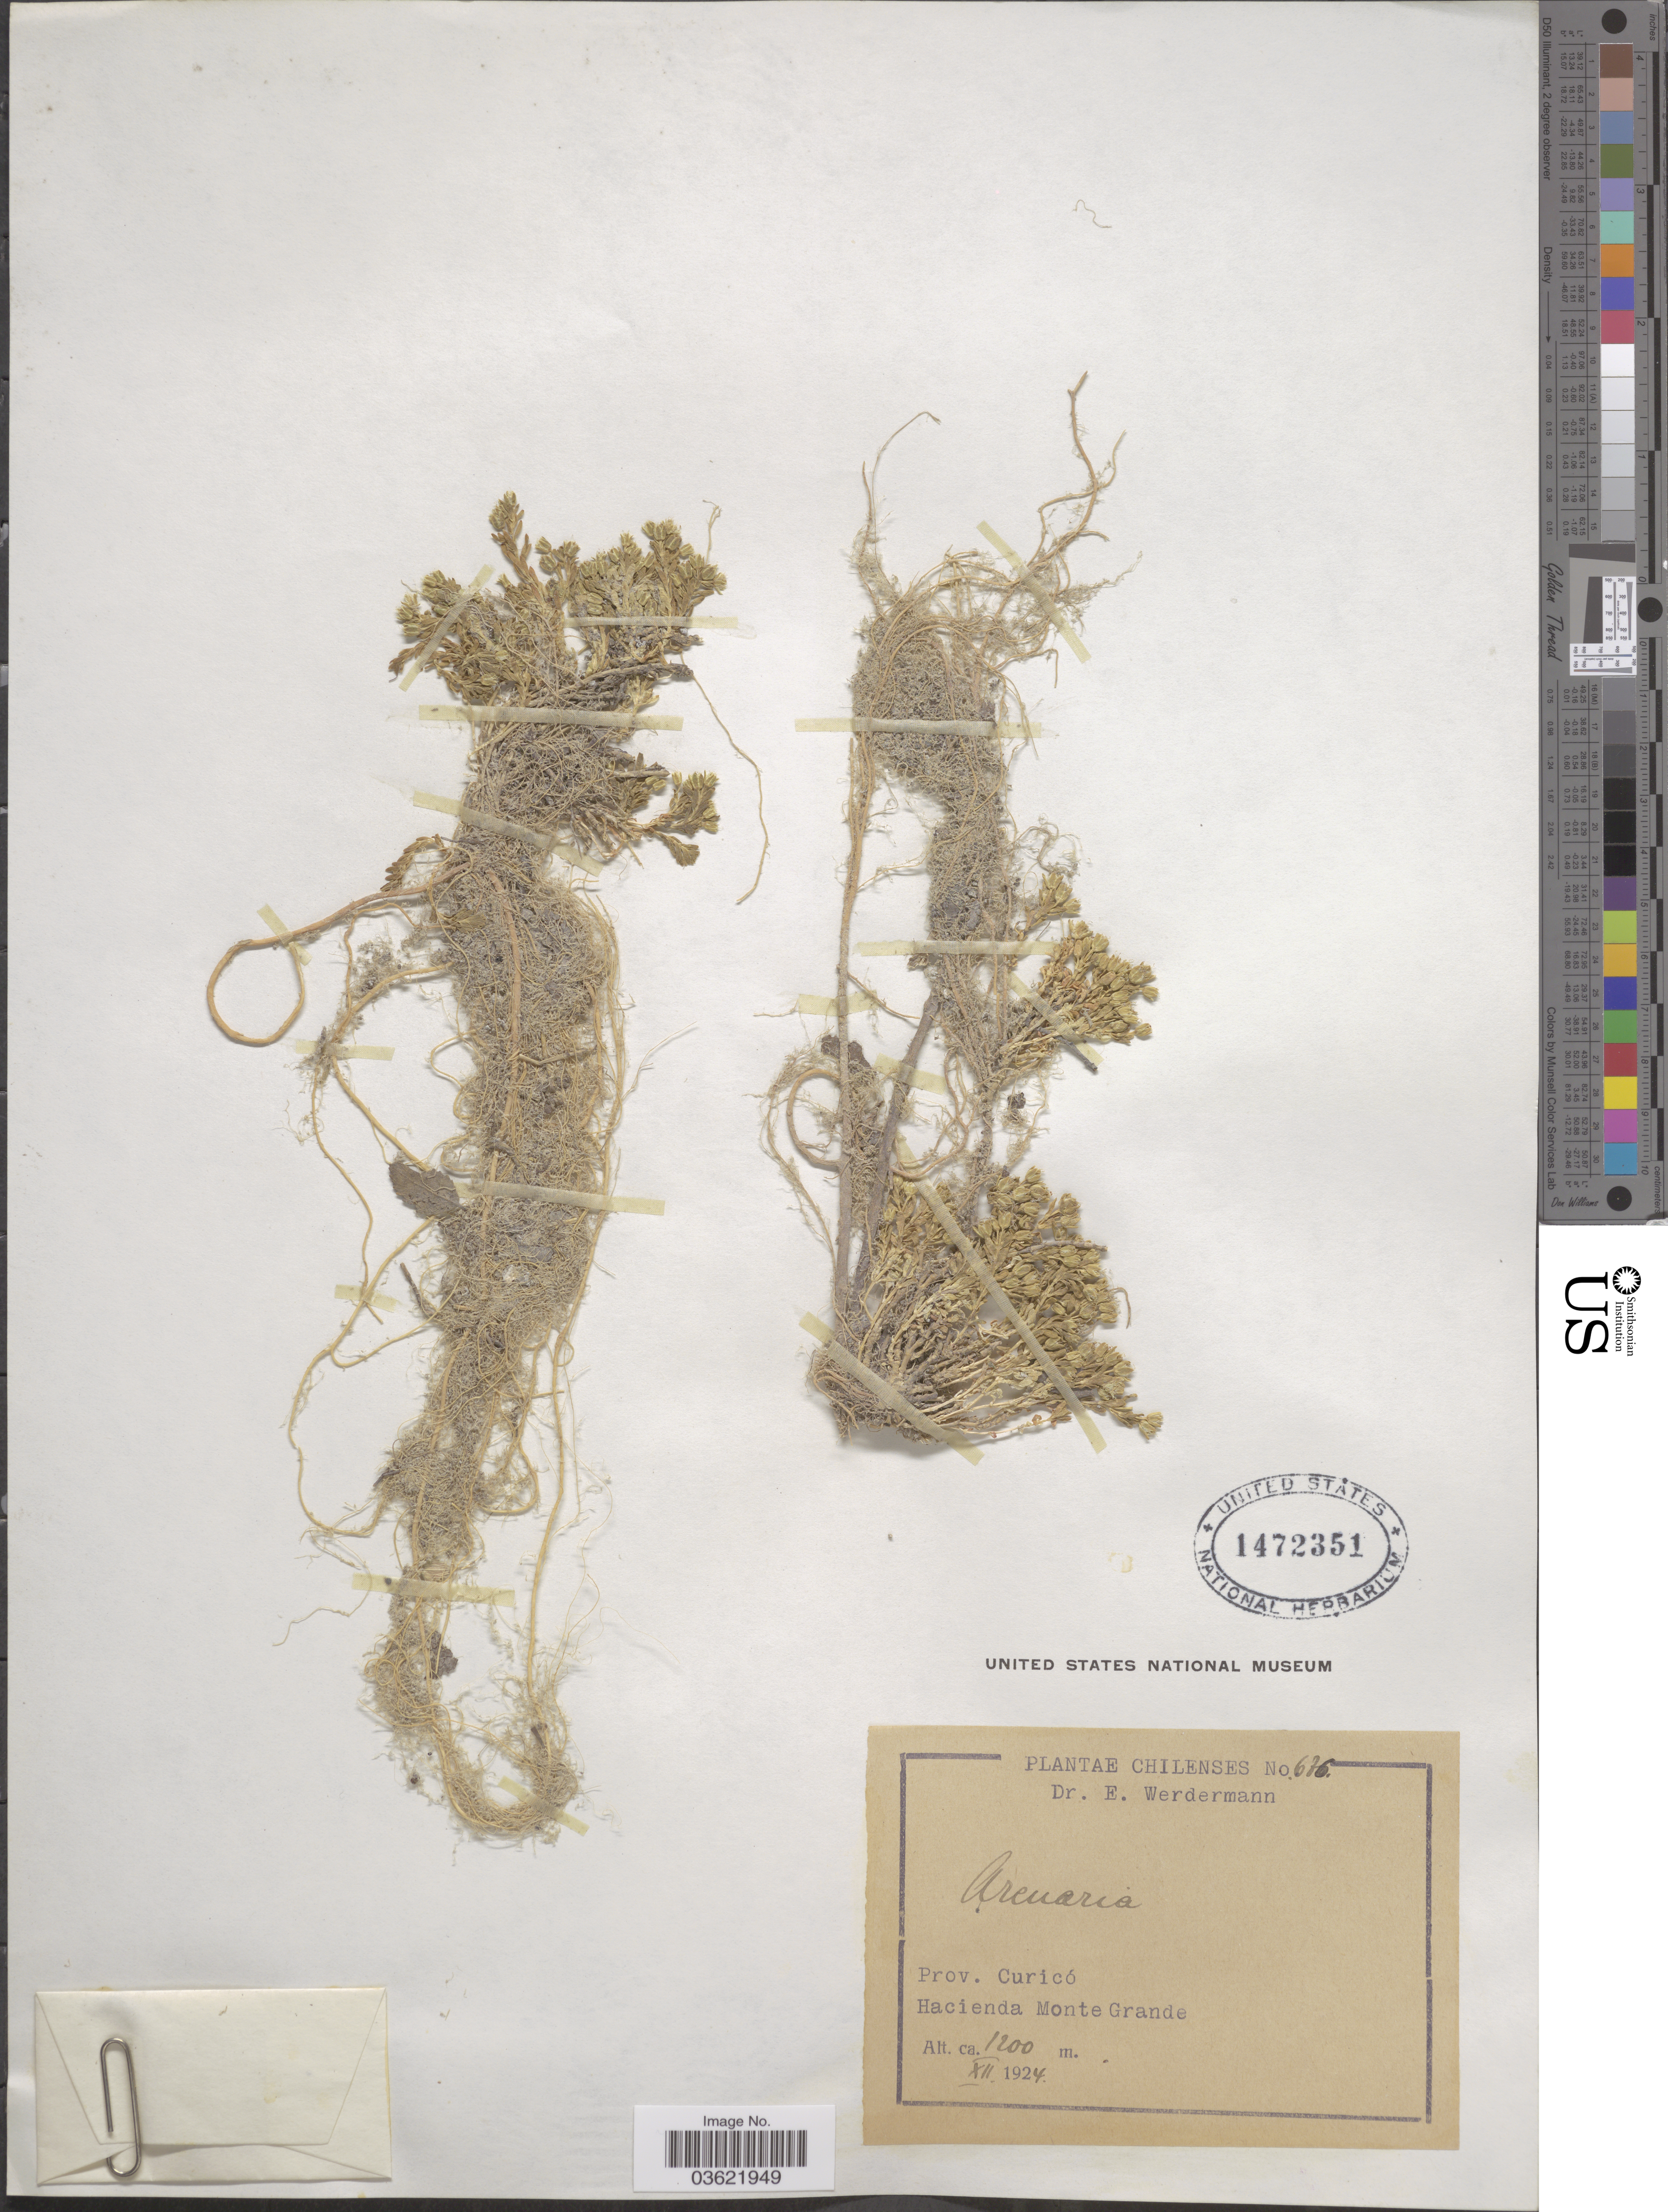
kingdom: Plantae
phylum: Tracheophyta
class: Magnoliopsida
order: Caryophyllales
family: Caryophyllaceae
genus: Arenaria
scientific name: Arenaria microphylla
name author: Phil.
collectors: E. Werdermann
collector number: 676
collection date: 1924-12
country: Chile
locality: Prov. Curicó. Hacienda Monte Grande.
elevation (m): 1200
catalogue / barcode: US 1472351